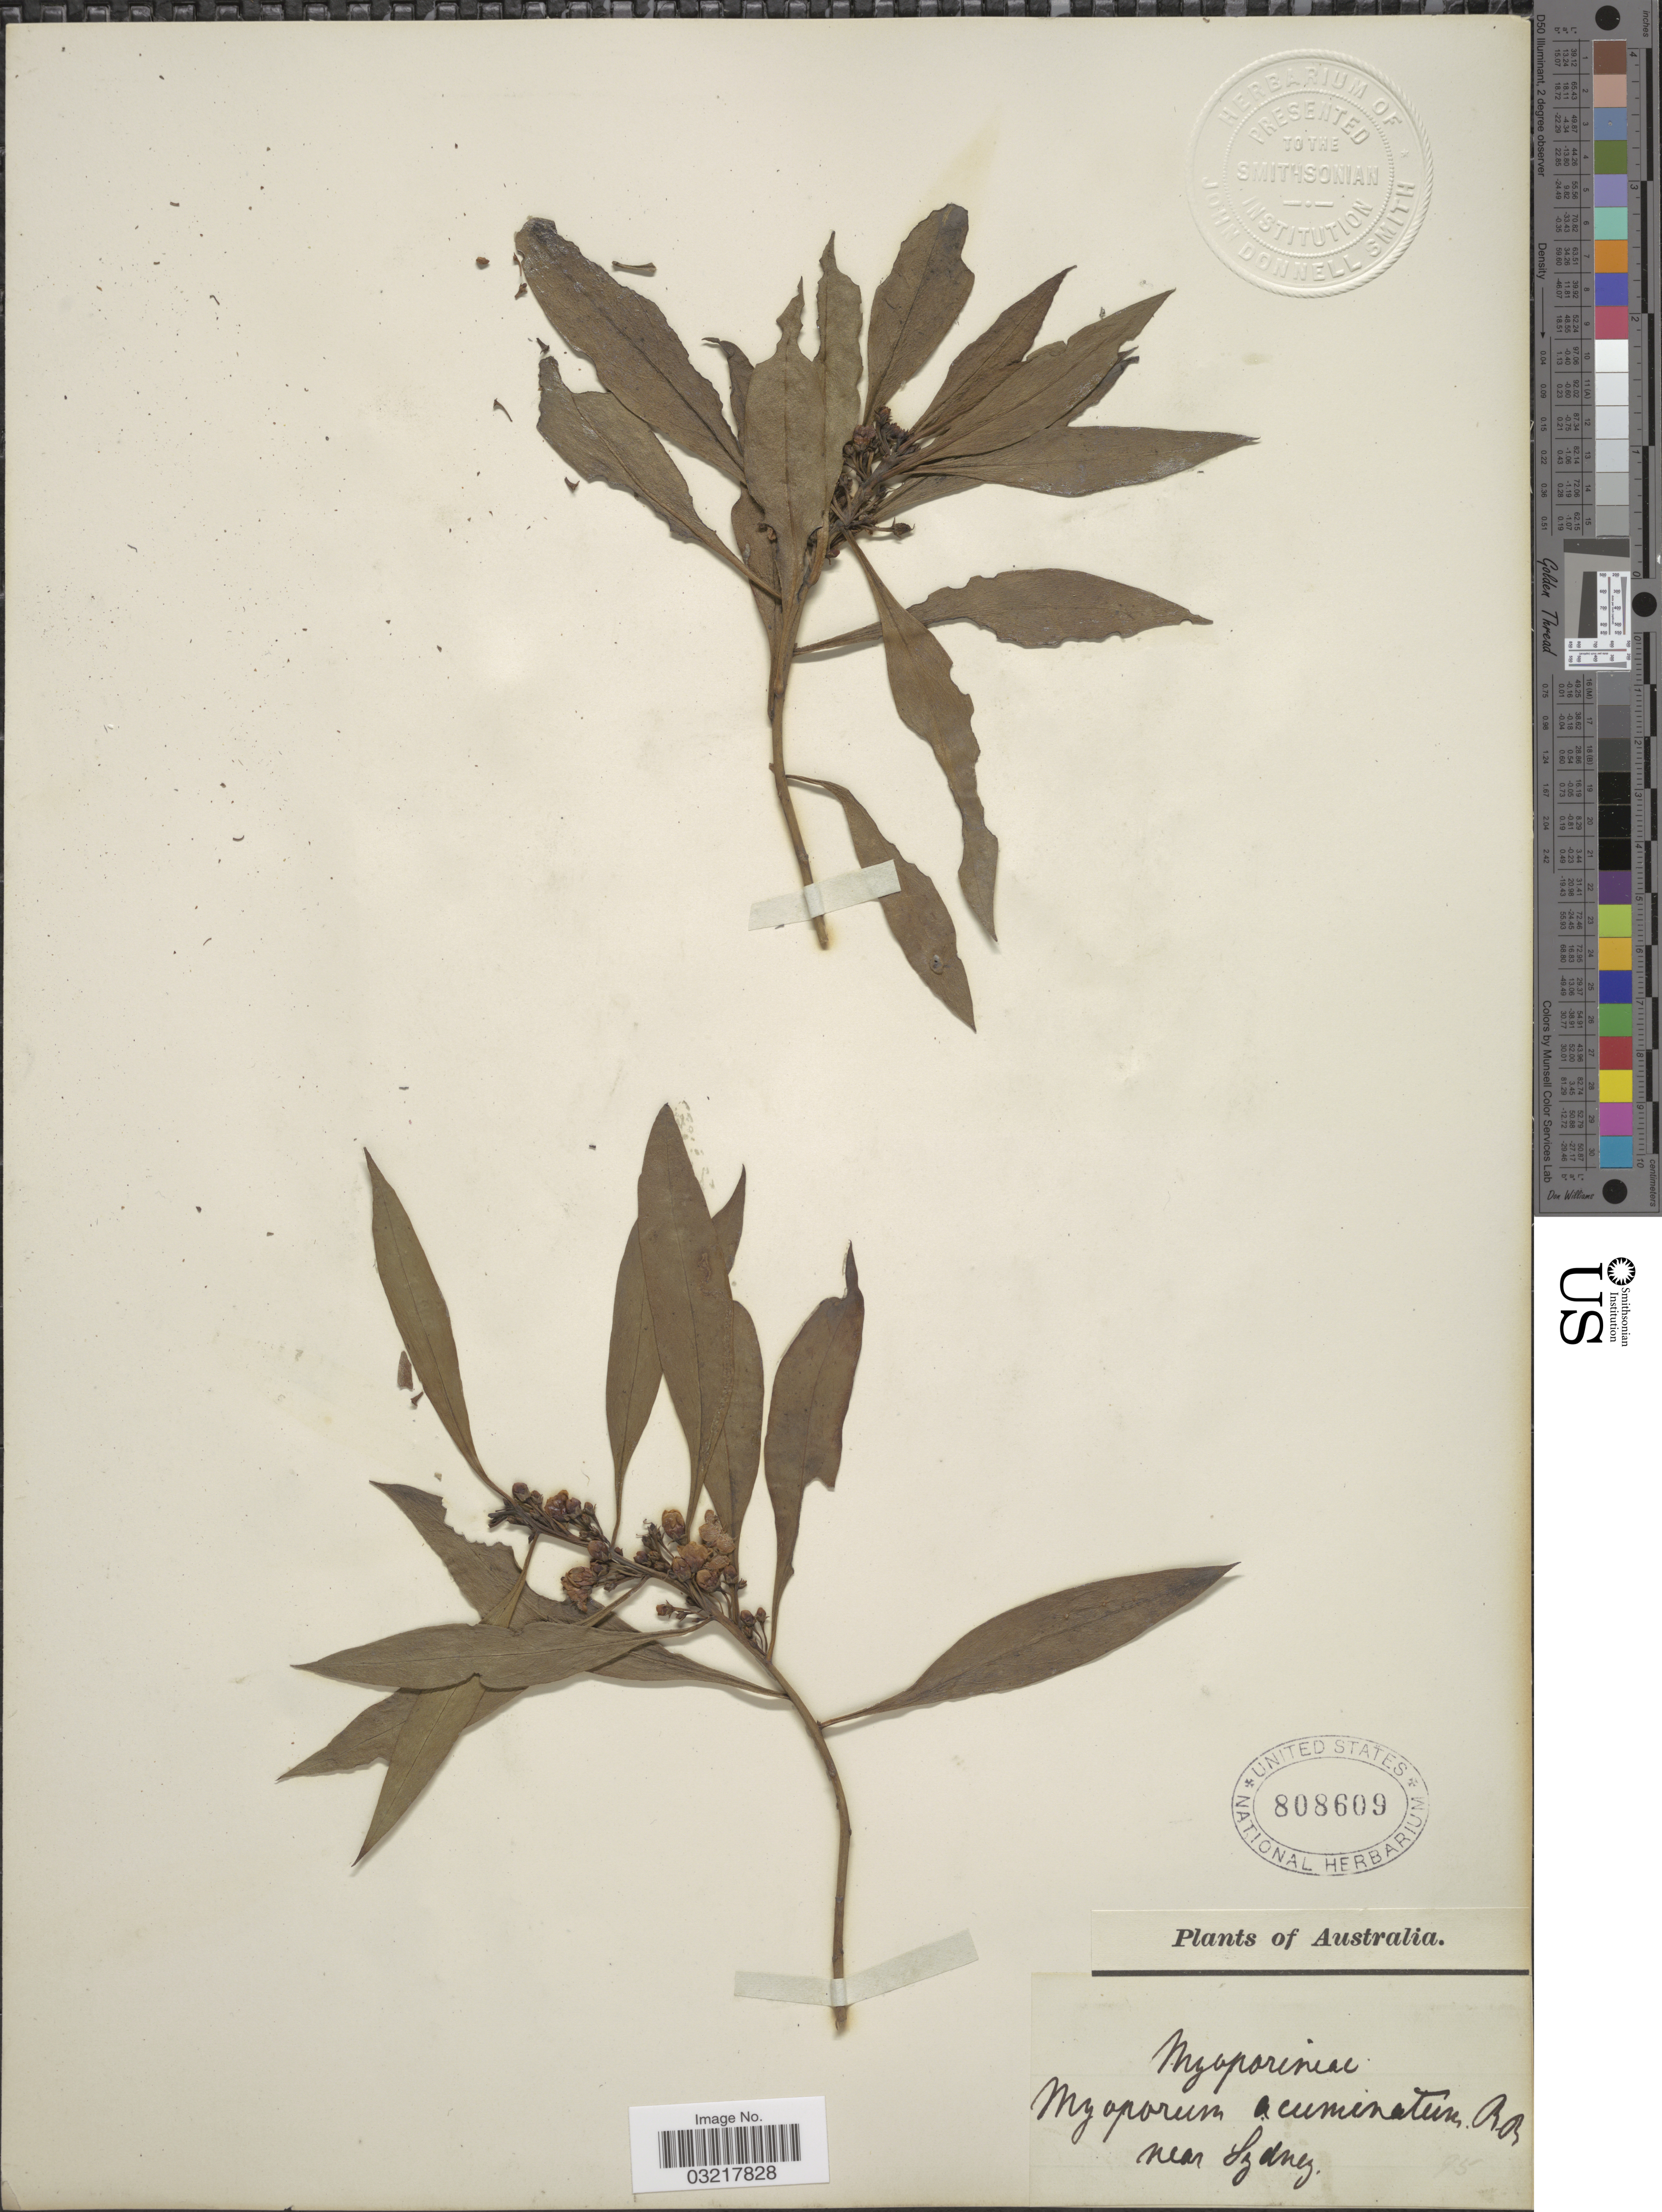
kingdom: Plantae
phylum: Tracheophyta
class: Magnoliopsida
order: Lamiales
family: Scrophulariaceae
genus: Myoporum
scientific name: Myoporum acuminatum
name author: R. Br.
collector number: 95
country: Australia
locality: Near Sydney.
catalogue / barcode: US 808609